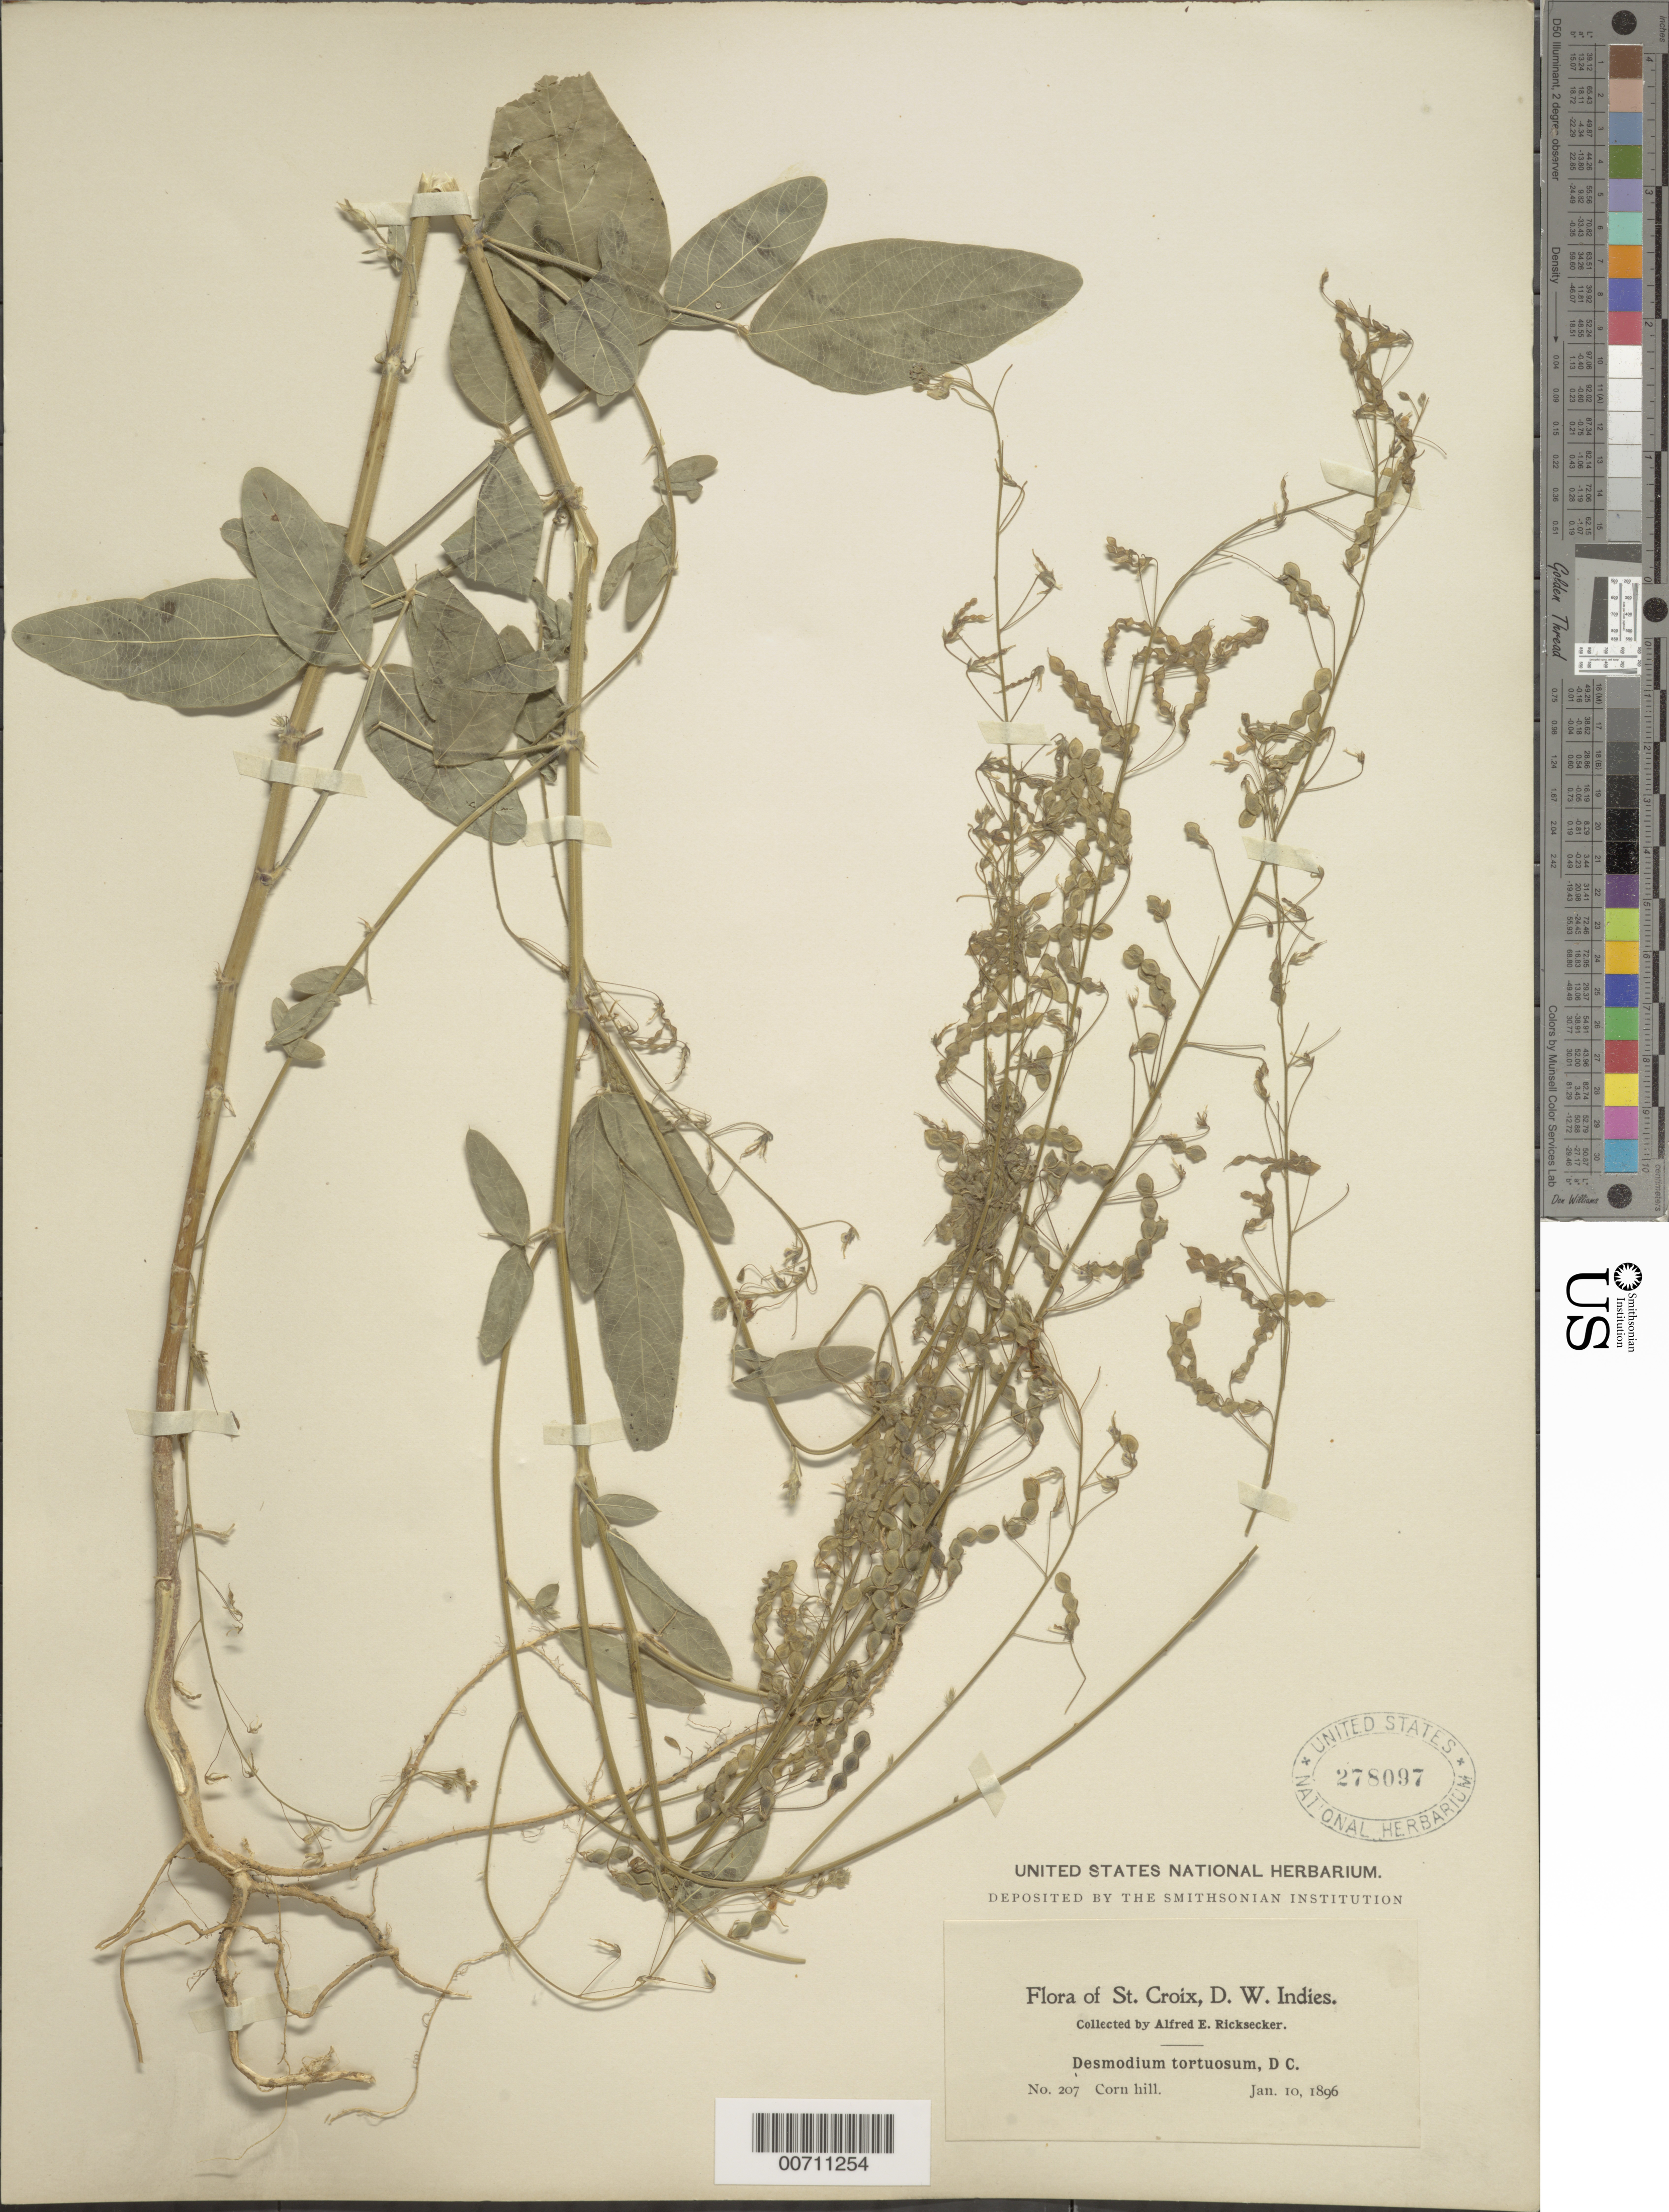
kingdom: Plantae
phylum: Tracheophyta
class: Magnoliopsida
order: Fabales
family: Fabaceae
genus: Desmodium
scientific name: Desmodium tortuosum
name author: (Sw.) DC.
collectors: A. E. Ricksecker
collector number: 207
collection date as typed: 10 Jan 1896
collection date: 1896-01-10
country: U.S. Virgin Islands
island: St. Croix Island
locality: Corn hill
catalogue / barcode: US 278097